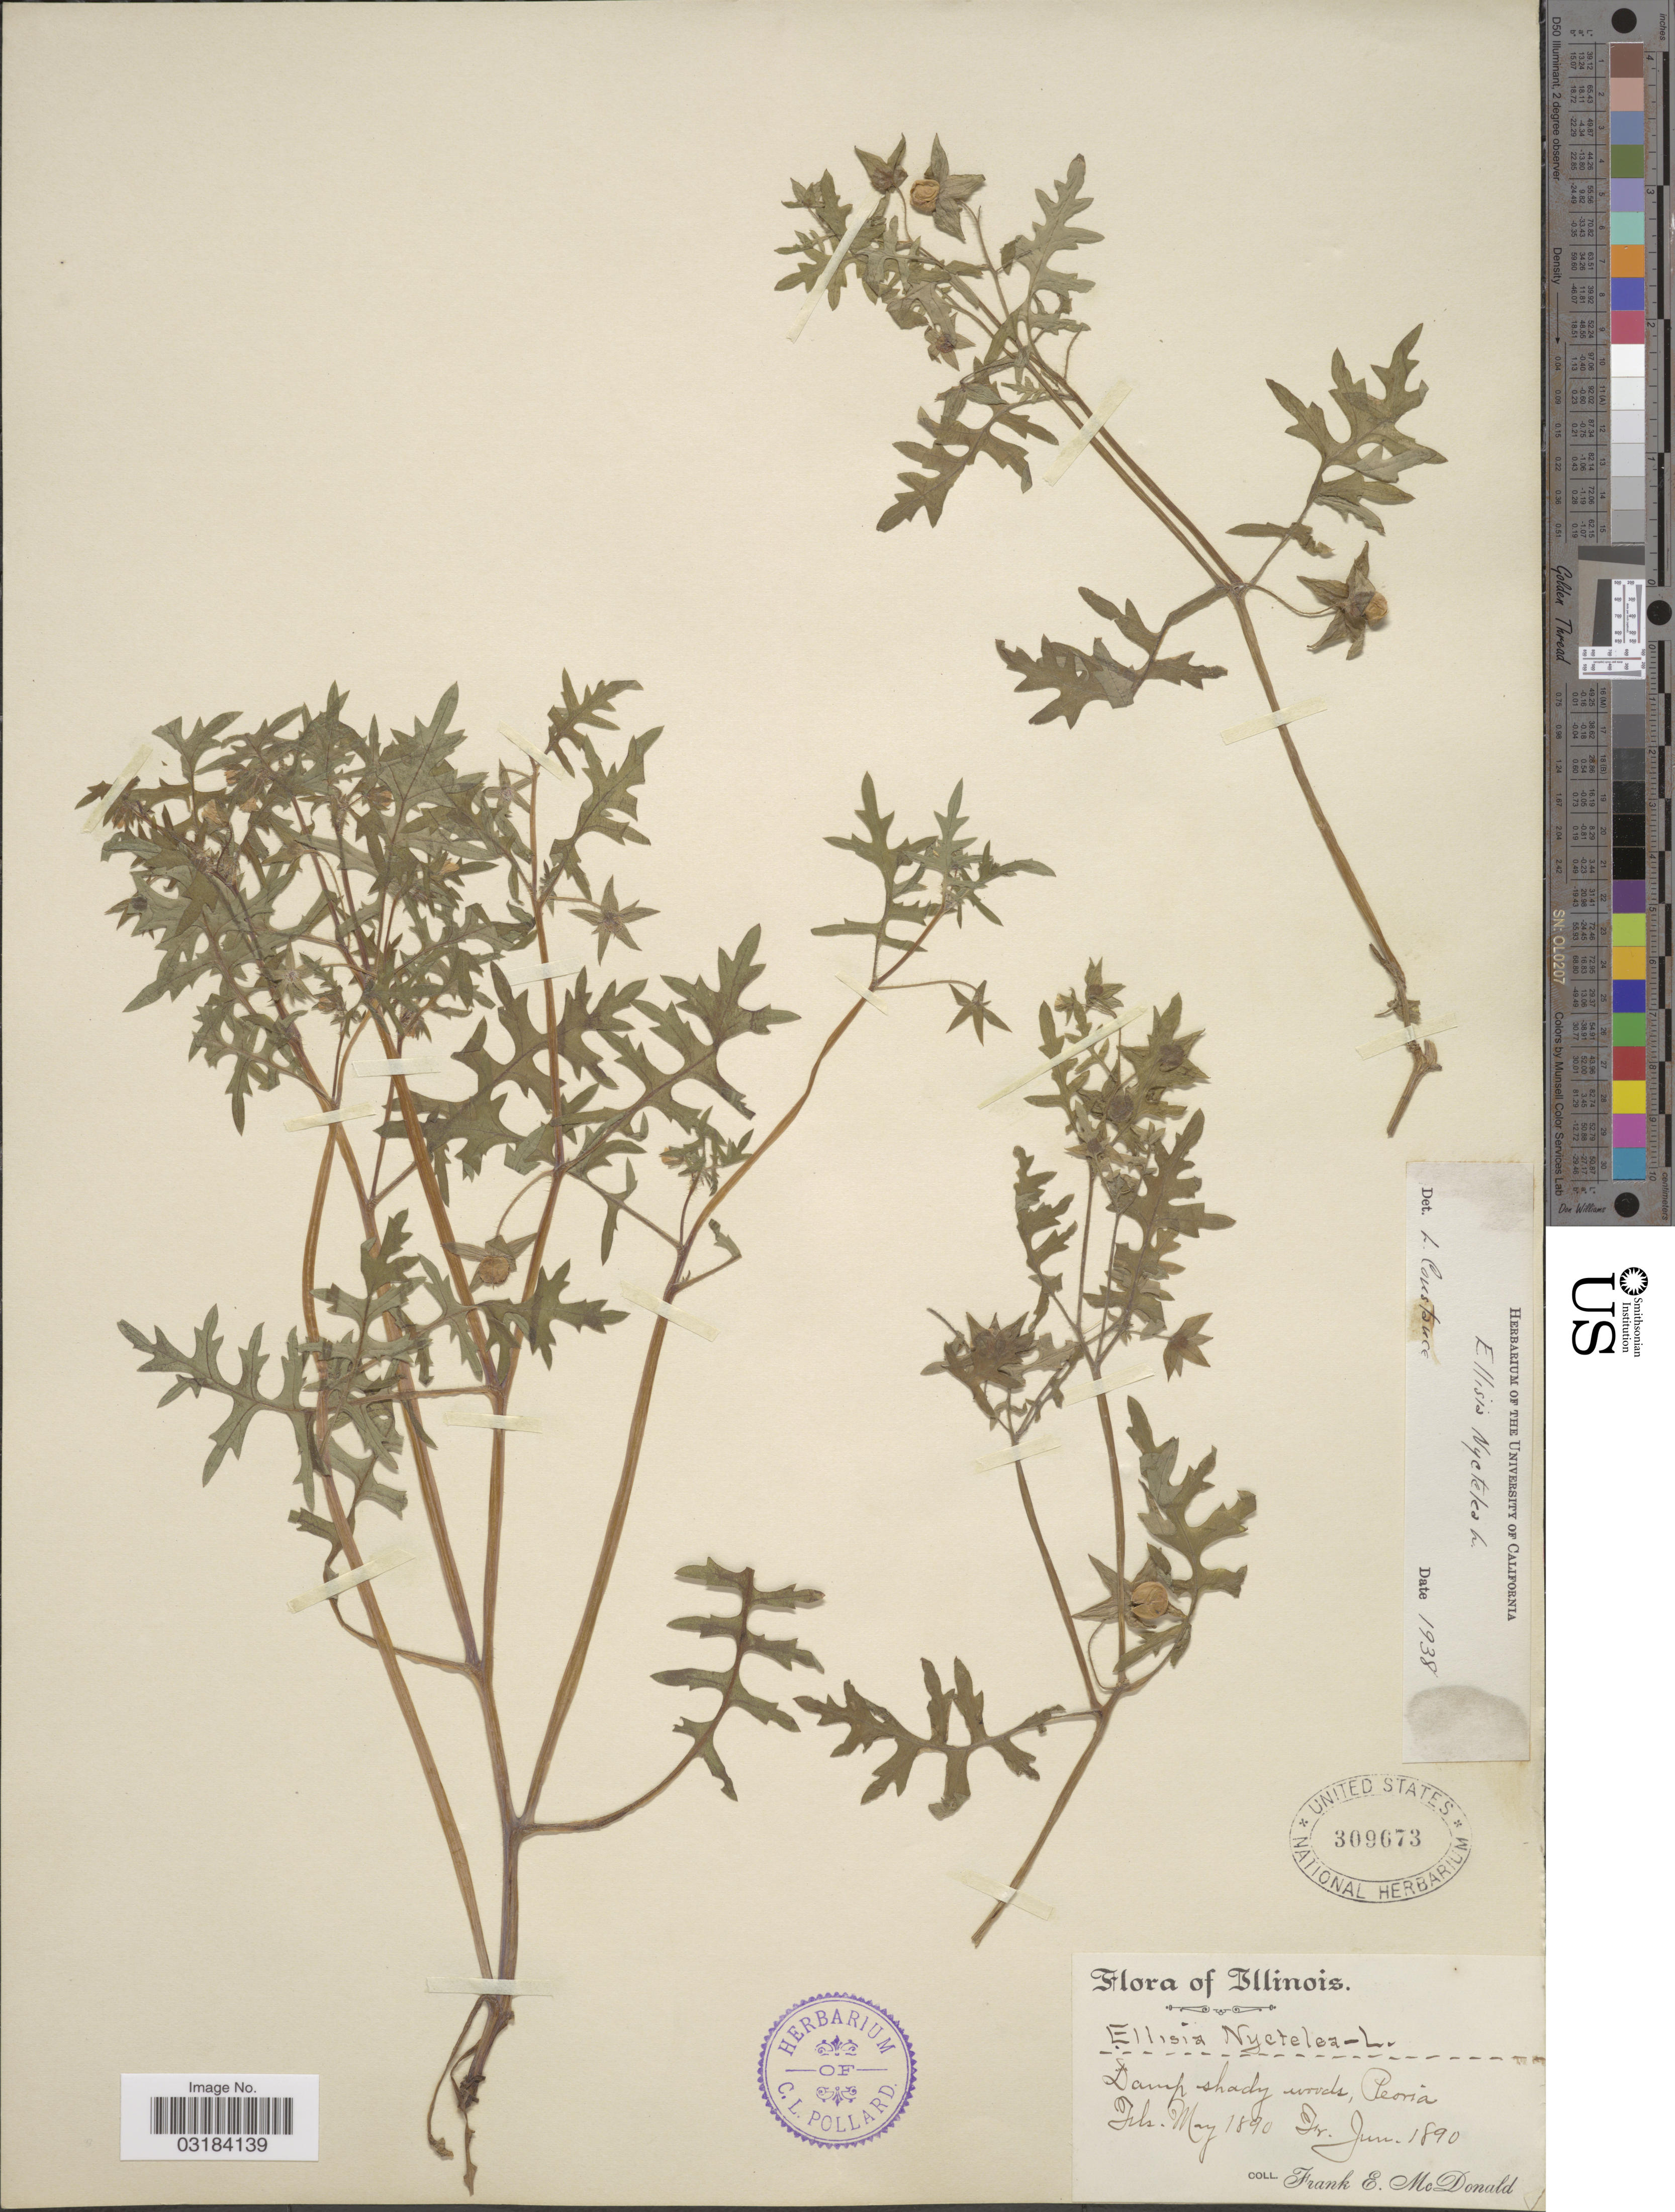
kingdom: Plantae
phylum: Tracheophyta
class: Magnoliopsida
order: Boraginales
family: Hydrophyllaceae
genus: Ellisia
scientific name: Ellisia nyctelea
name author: L.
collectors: F. E. McDonald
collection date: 1890-05/1890-06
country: United States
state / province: Illinois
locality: Damp shady woods, Peoria.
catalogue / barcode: US 309673